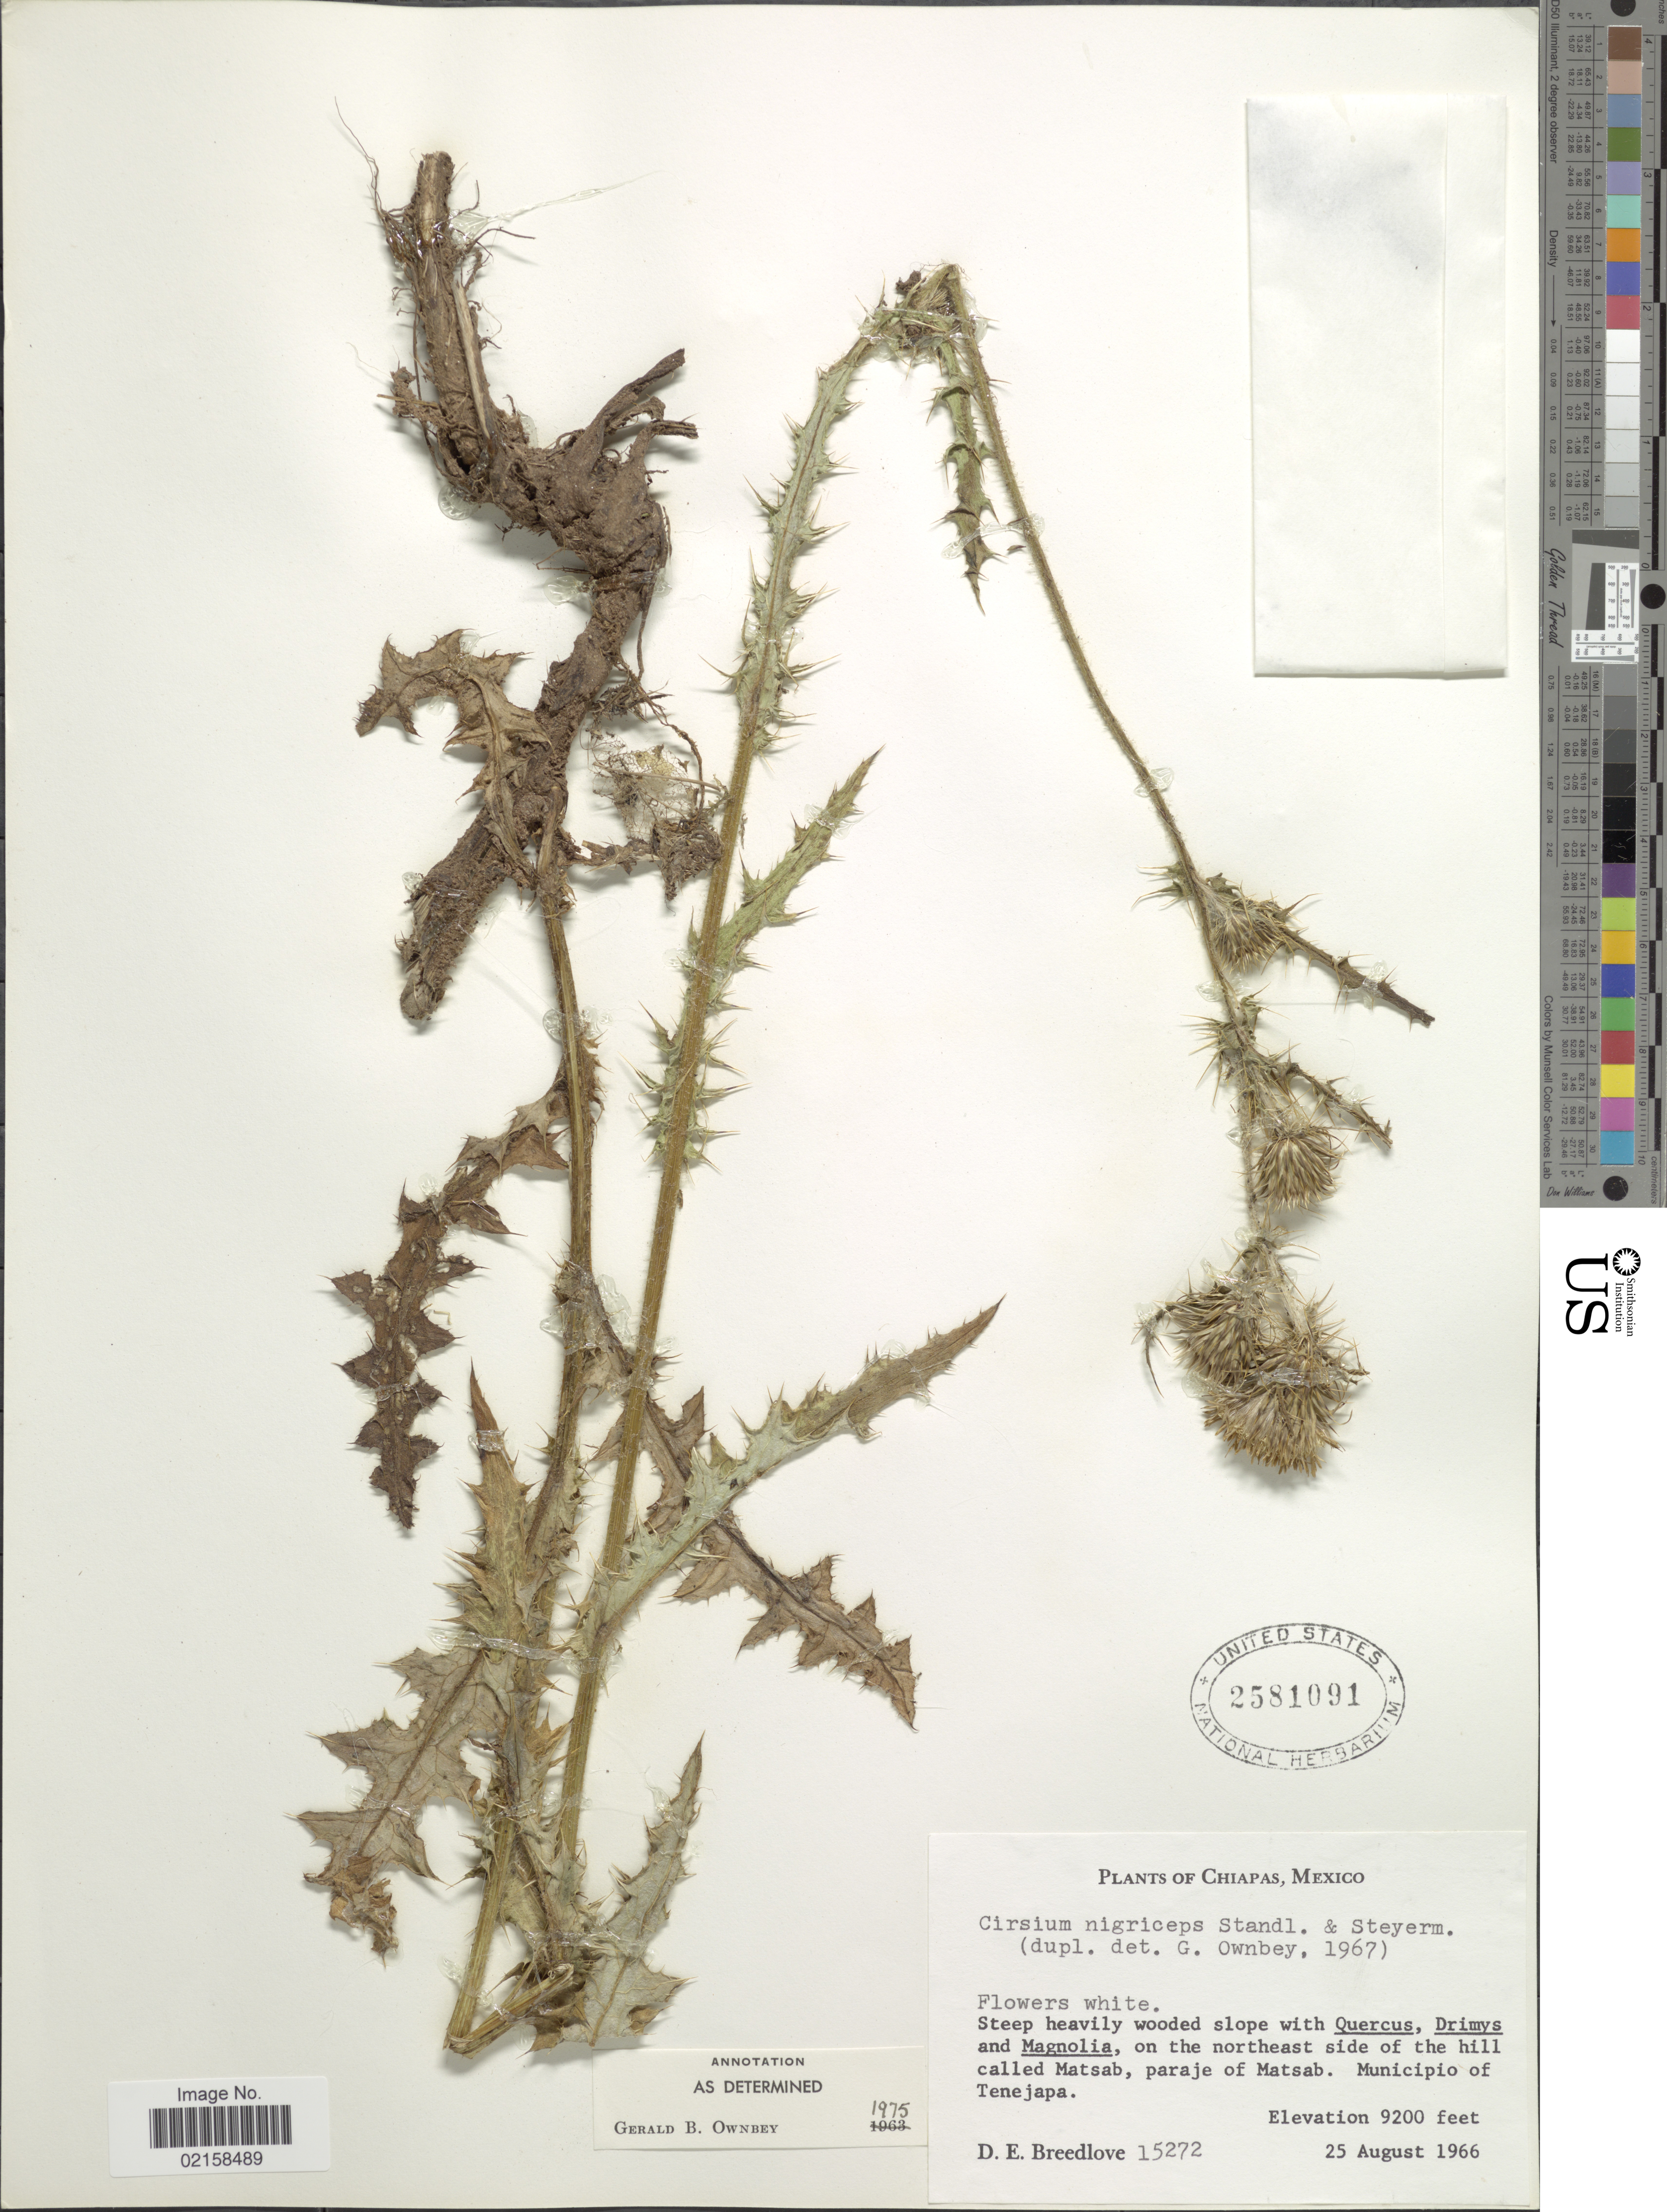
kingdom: Plantae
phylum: Tracheophyta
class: Magnoliopsida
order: Asterales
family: Asteraceae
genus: Cirsium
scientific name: Cirsium nigriceps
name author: Standl. & Steyerm.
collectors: D. E. Breedlove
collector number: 15272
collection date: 1966-08-25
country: Mexico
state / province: Chiapas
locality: Steep heavily wooded slope, on the northeast side of the hill called Matsab, paraje of Matsab, Municipio of Tenejapa.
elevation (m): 2804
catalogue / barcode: US 2581091